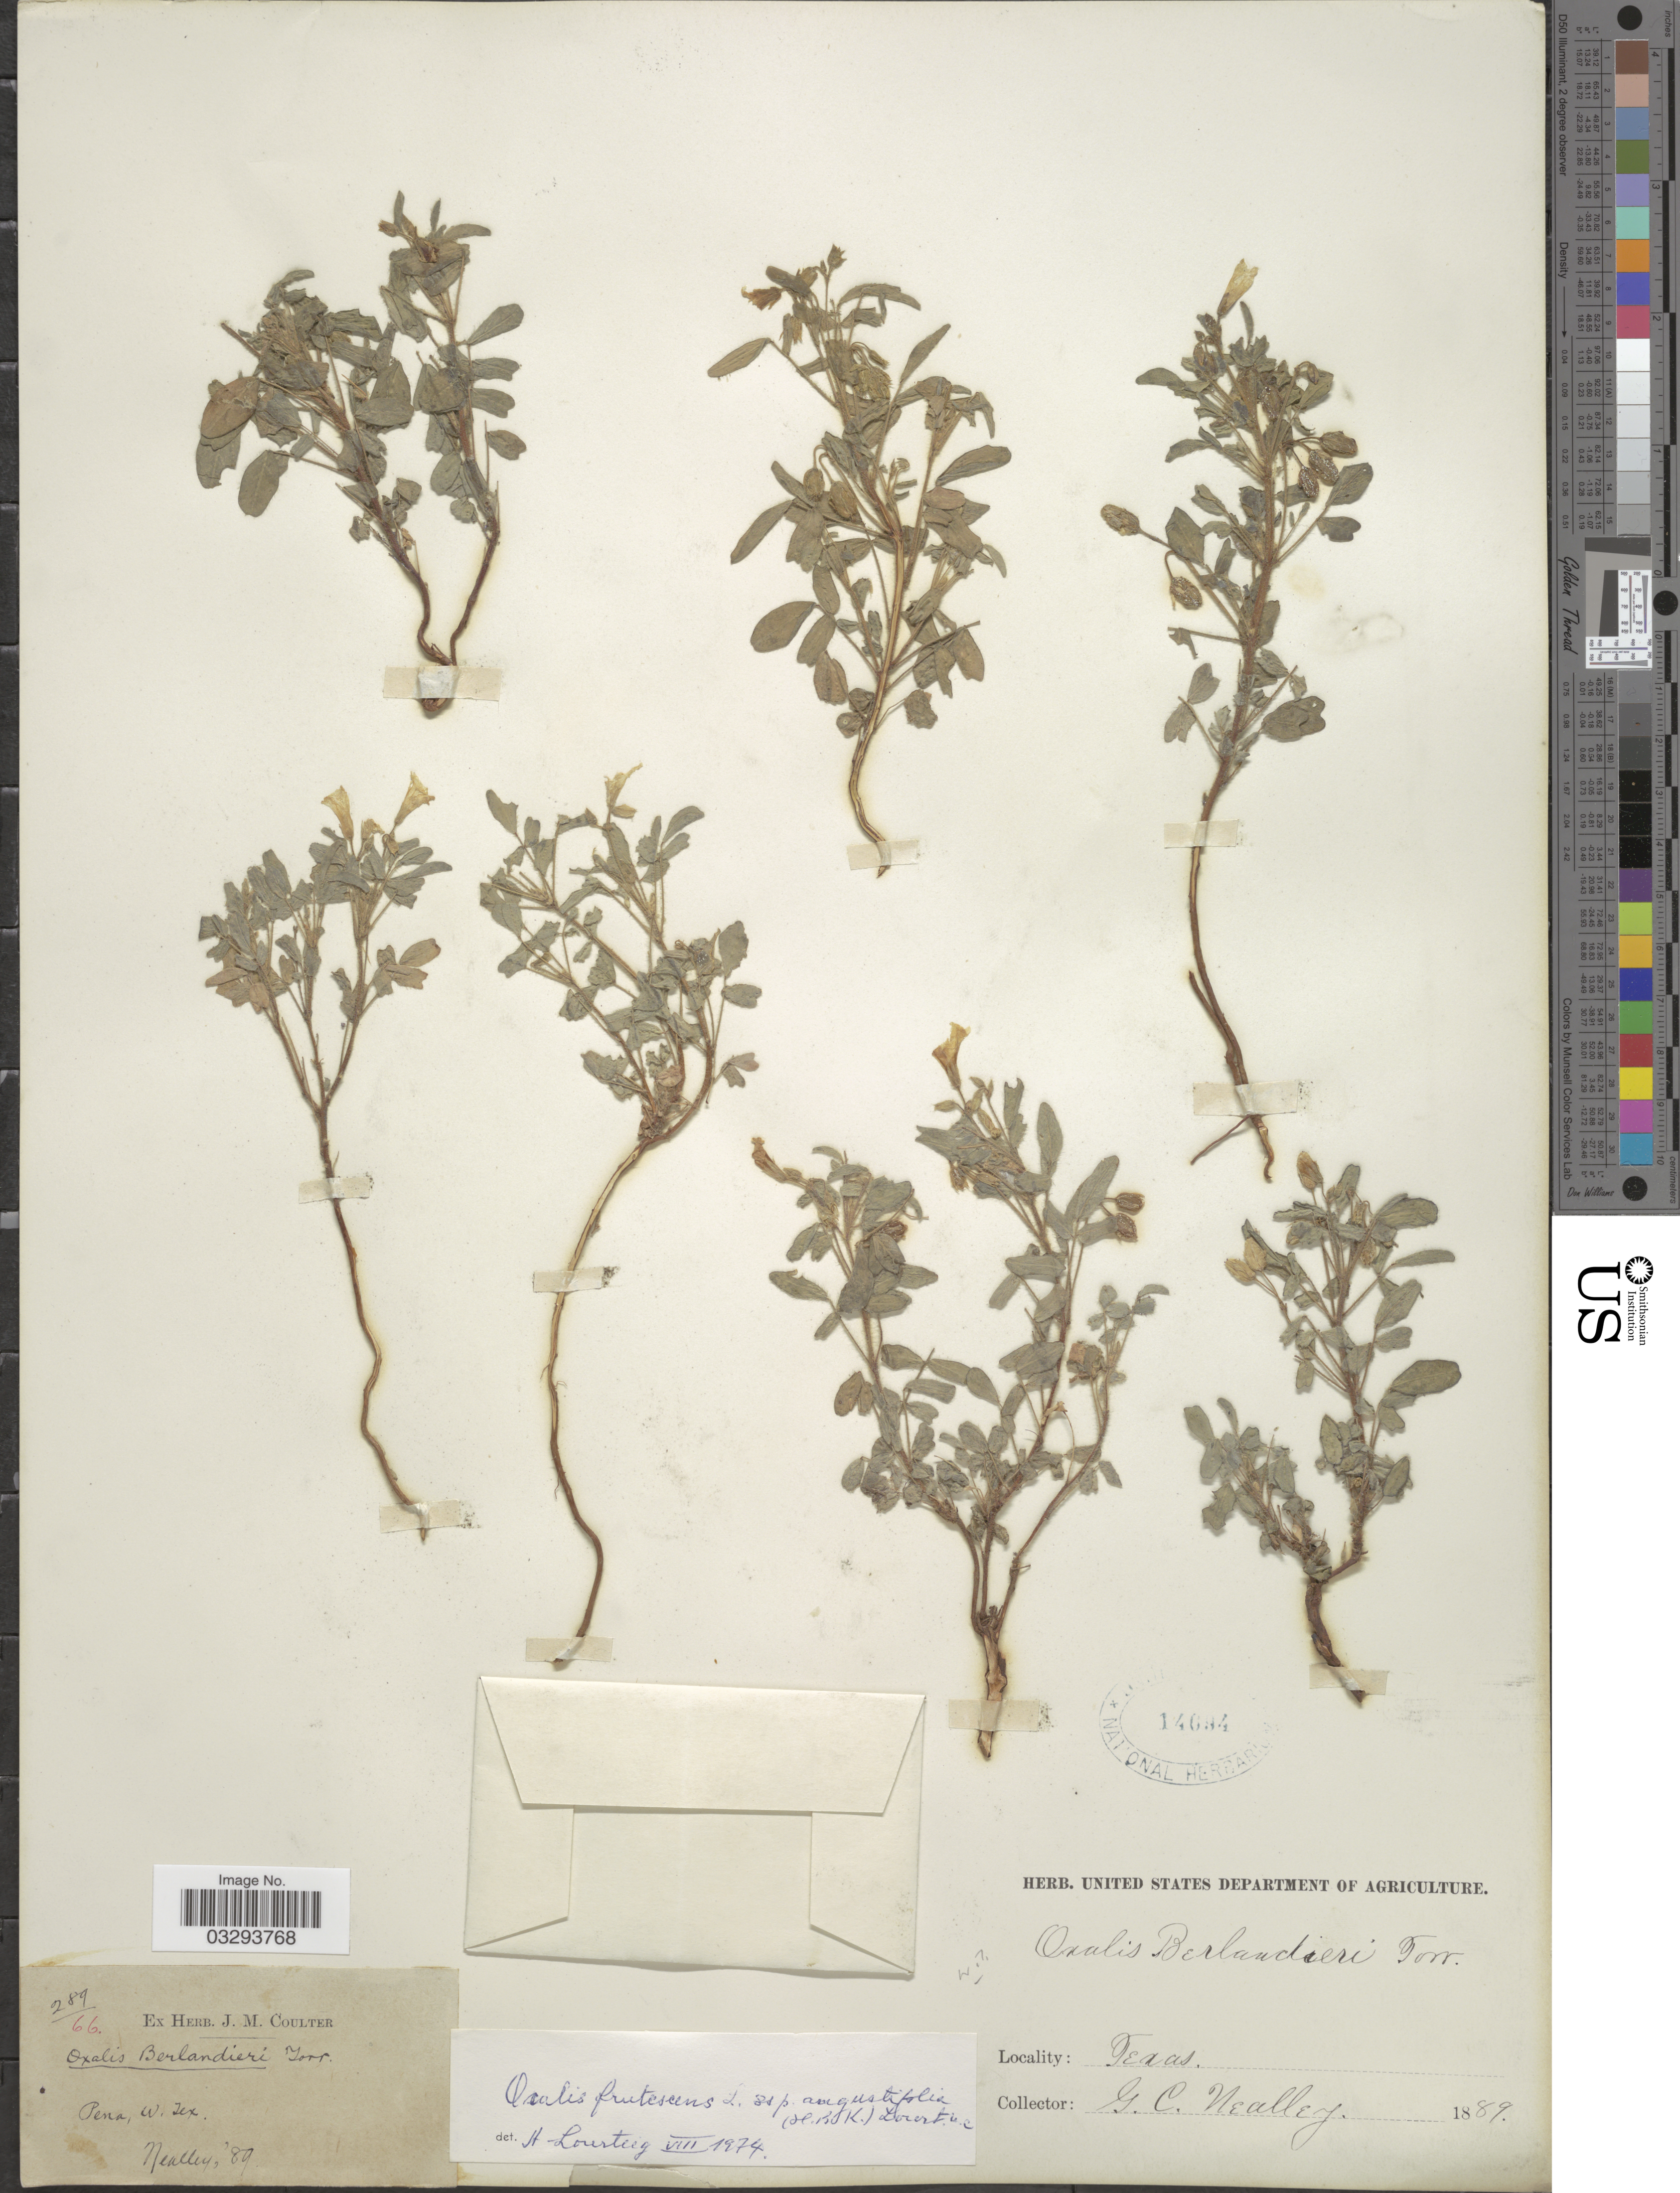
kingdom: Plantae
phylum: Tracheophyta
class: Magnoliopsida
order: Oxalidales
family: Oxalidaceae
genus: Oxalis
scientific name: Oxalis frutescens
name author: L.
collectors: G. C. Nealley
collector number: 289/66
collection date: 1889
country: United States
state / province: Texas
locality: Pena, W. Tex.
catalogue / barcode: US 14694